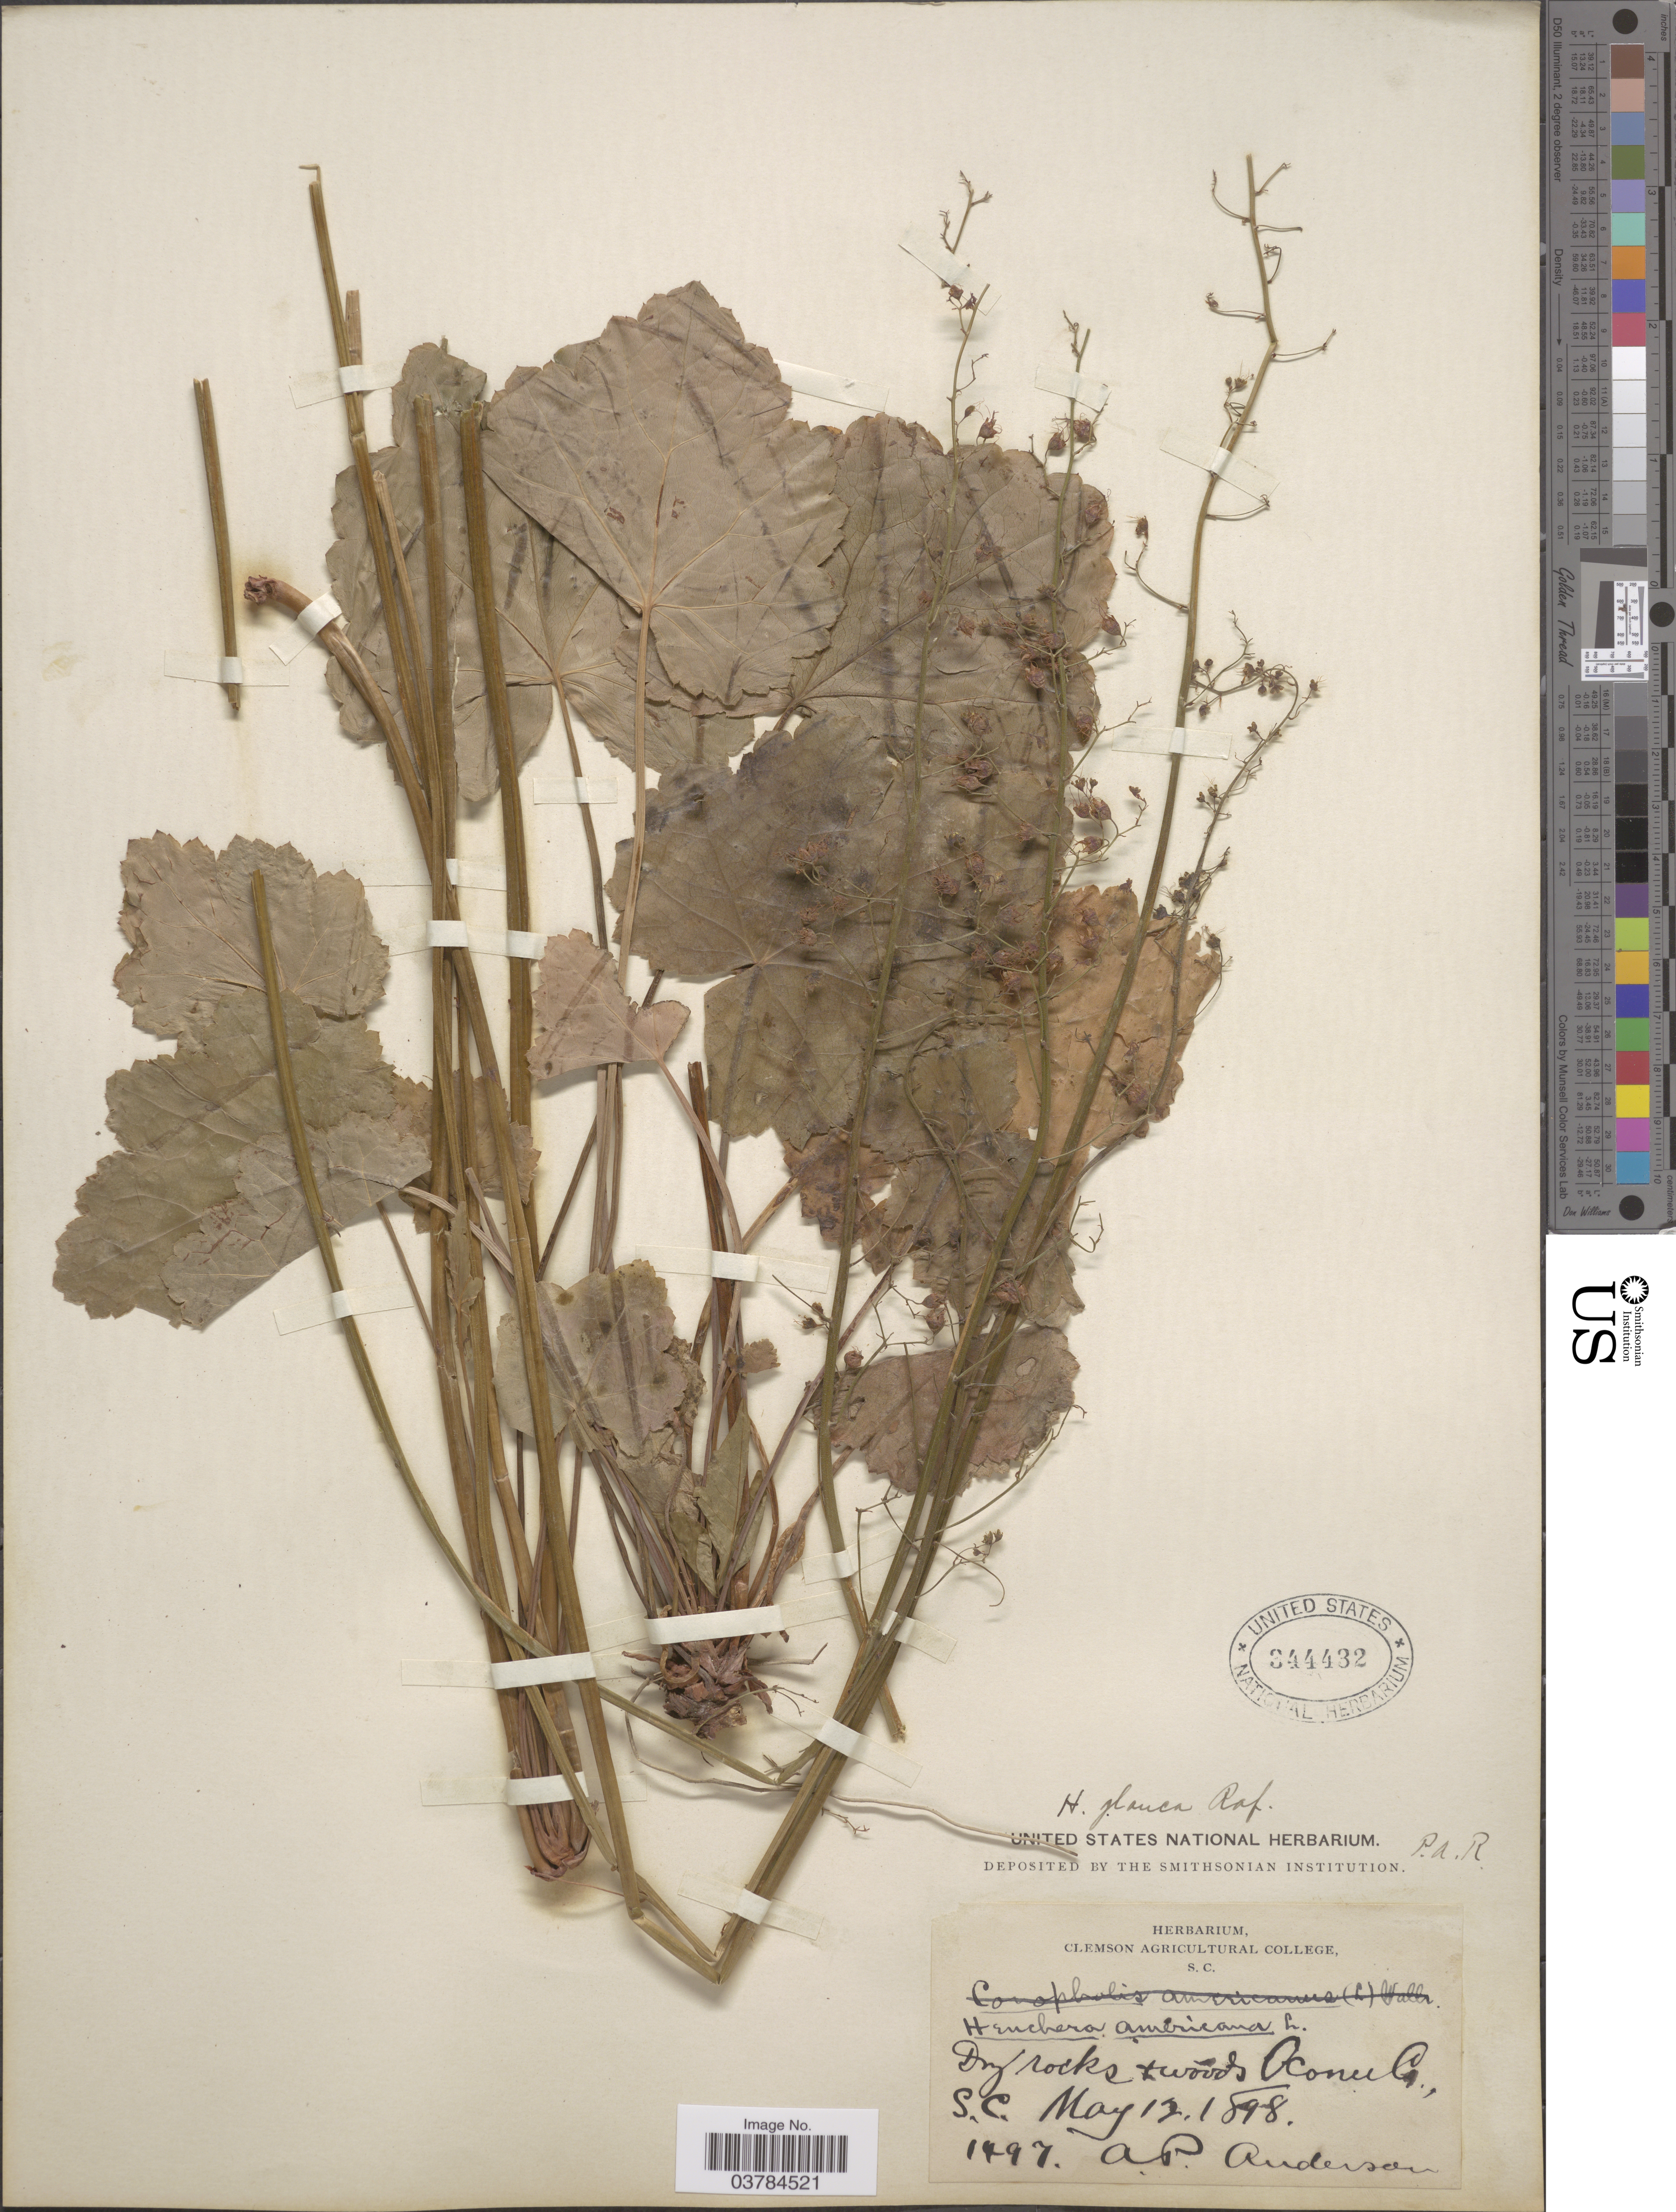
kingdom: Plantae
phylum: Tracheophyta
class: Magnoliopsida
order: Saxifragales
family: Saxifragaceae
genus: Heuchera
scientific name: Heuchera glauca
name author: Raf.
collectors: A. P. Anderson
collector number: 1497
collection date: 1898-05-12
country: United States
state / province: South Carolina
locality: Dry rocks & woods Oconee Co.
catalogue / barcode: US 344432